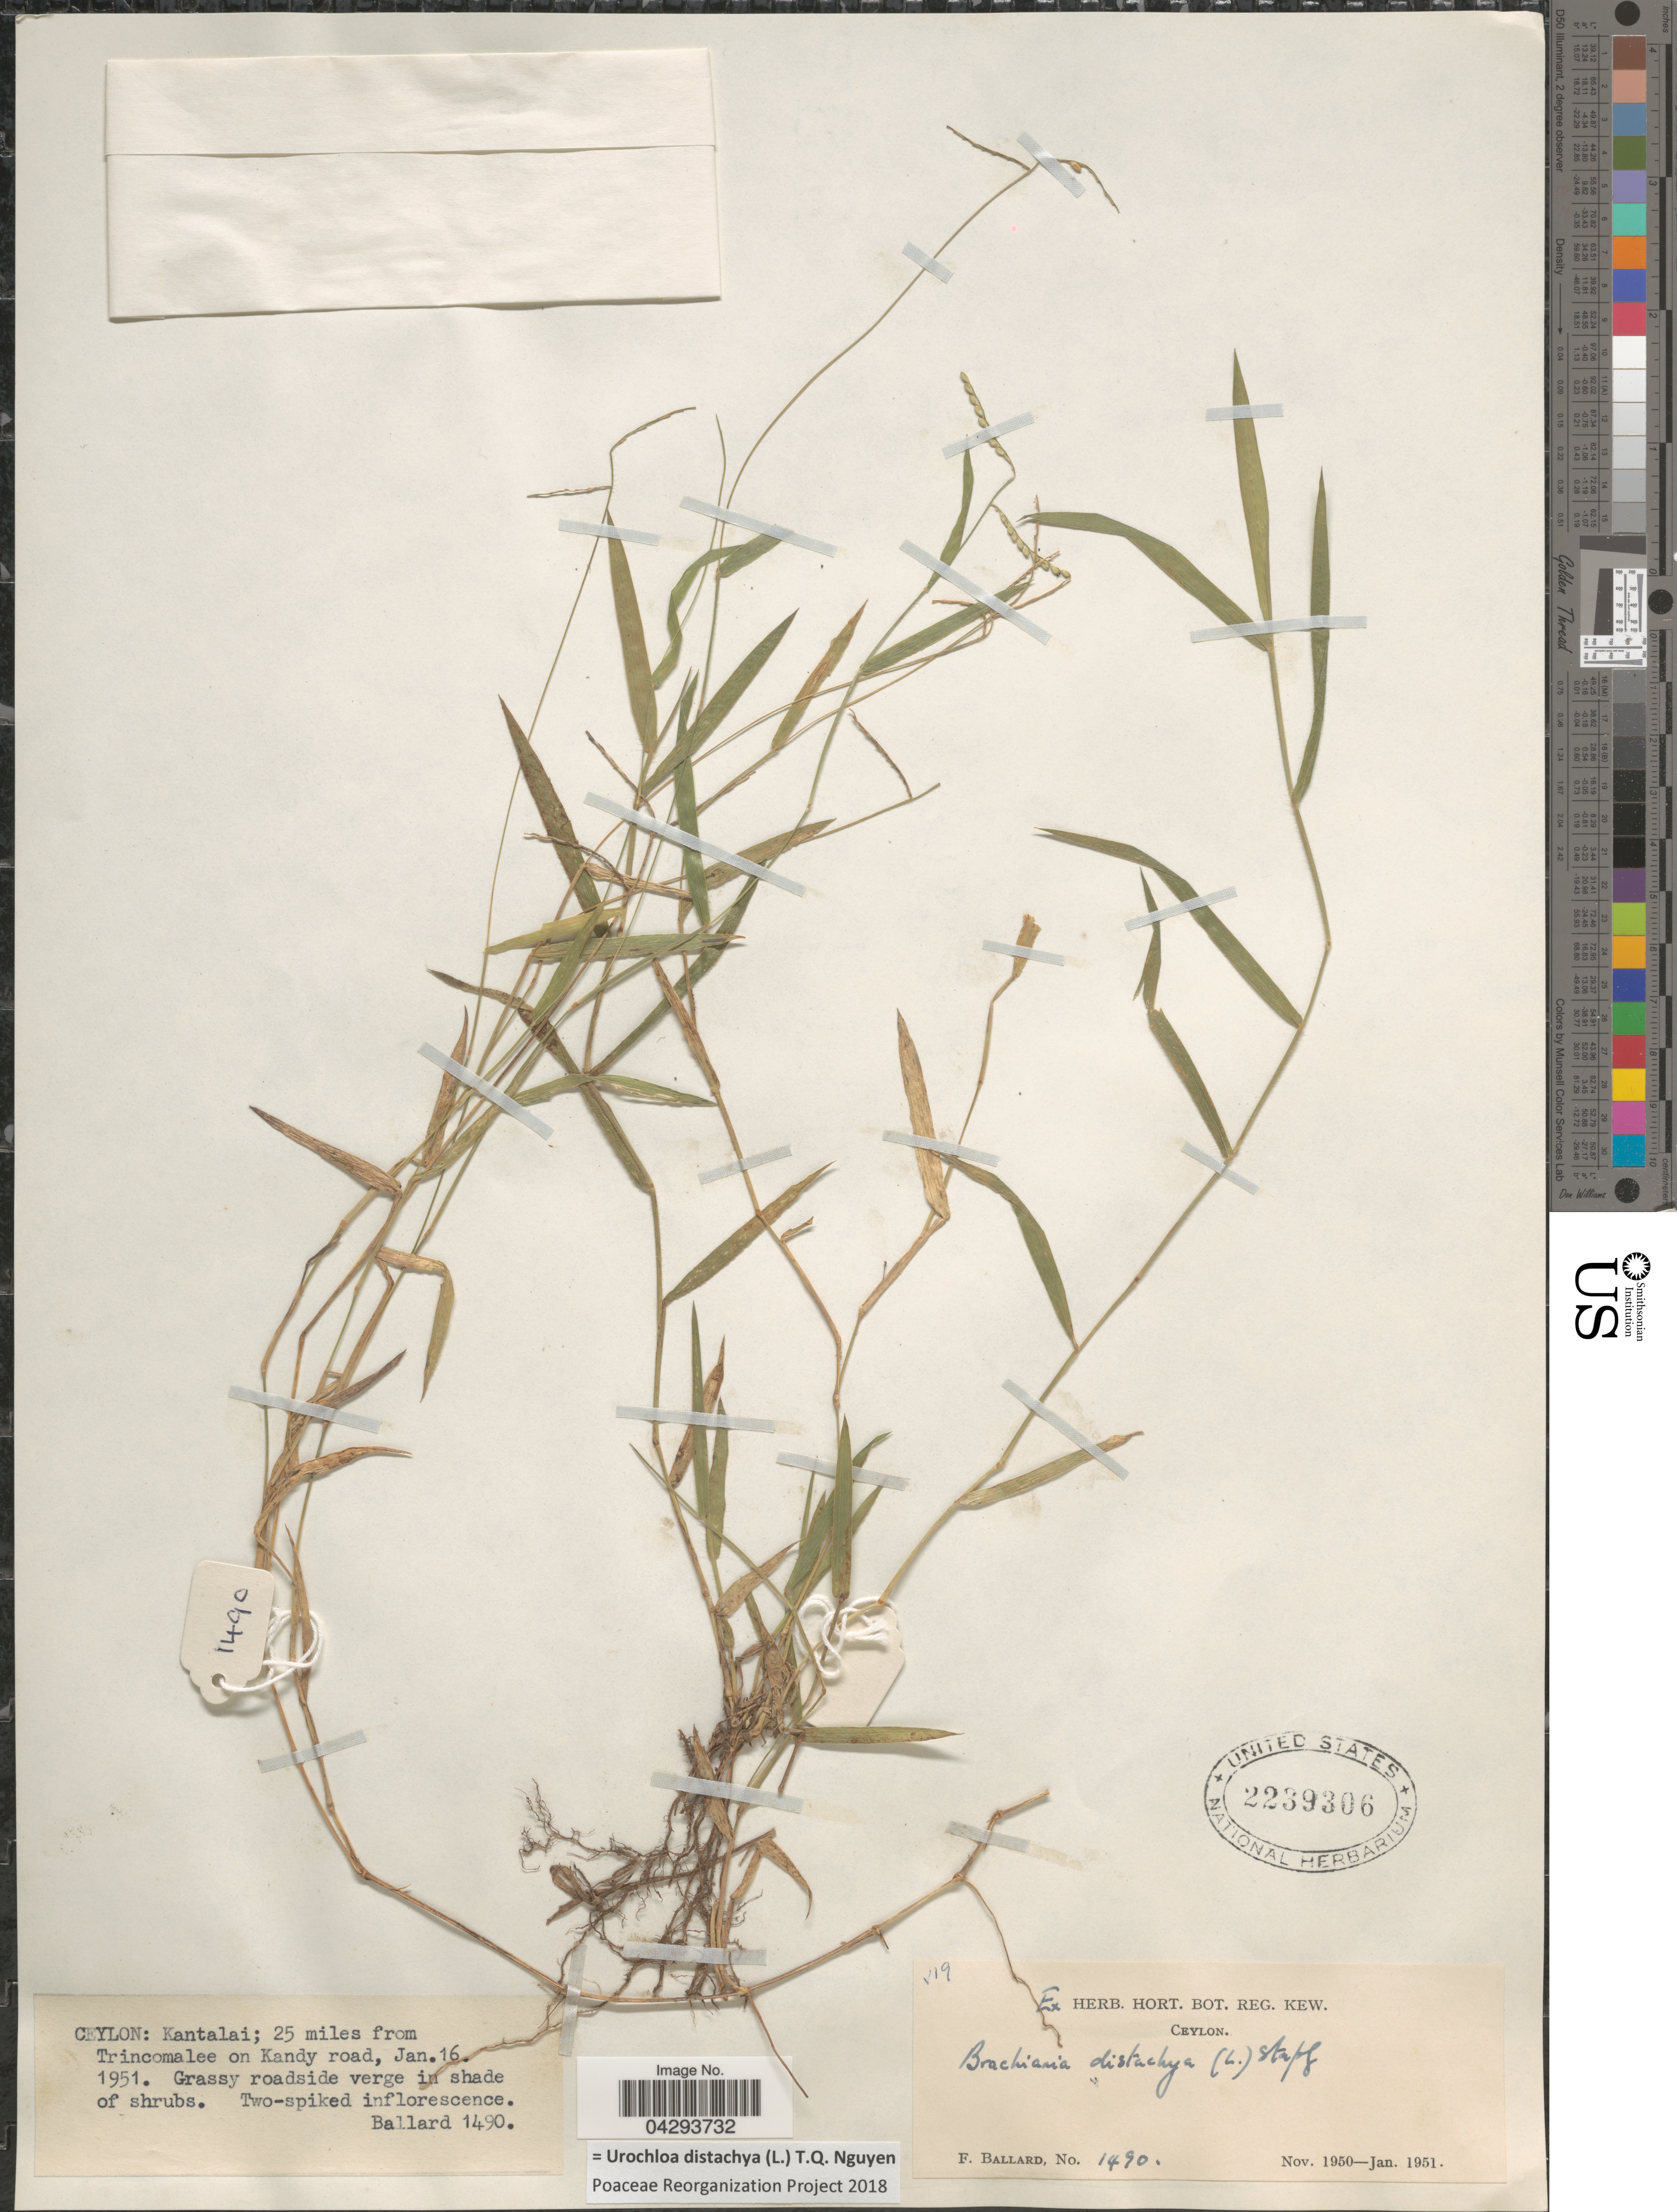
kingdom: Plantae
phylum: Tracheophyta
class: Liliopsida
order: Poales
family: Poaceae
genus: Urochloa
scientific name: Urochloa distachya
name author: (L.) T.Q. Nguyen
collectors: F. Ballard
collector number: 1490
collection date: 1951-01-16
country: Sri Lanka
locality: Ceylon: Kantalai; 25 miles from Trincomalee on Kandy road.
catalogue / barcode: US 2239306